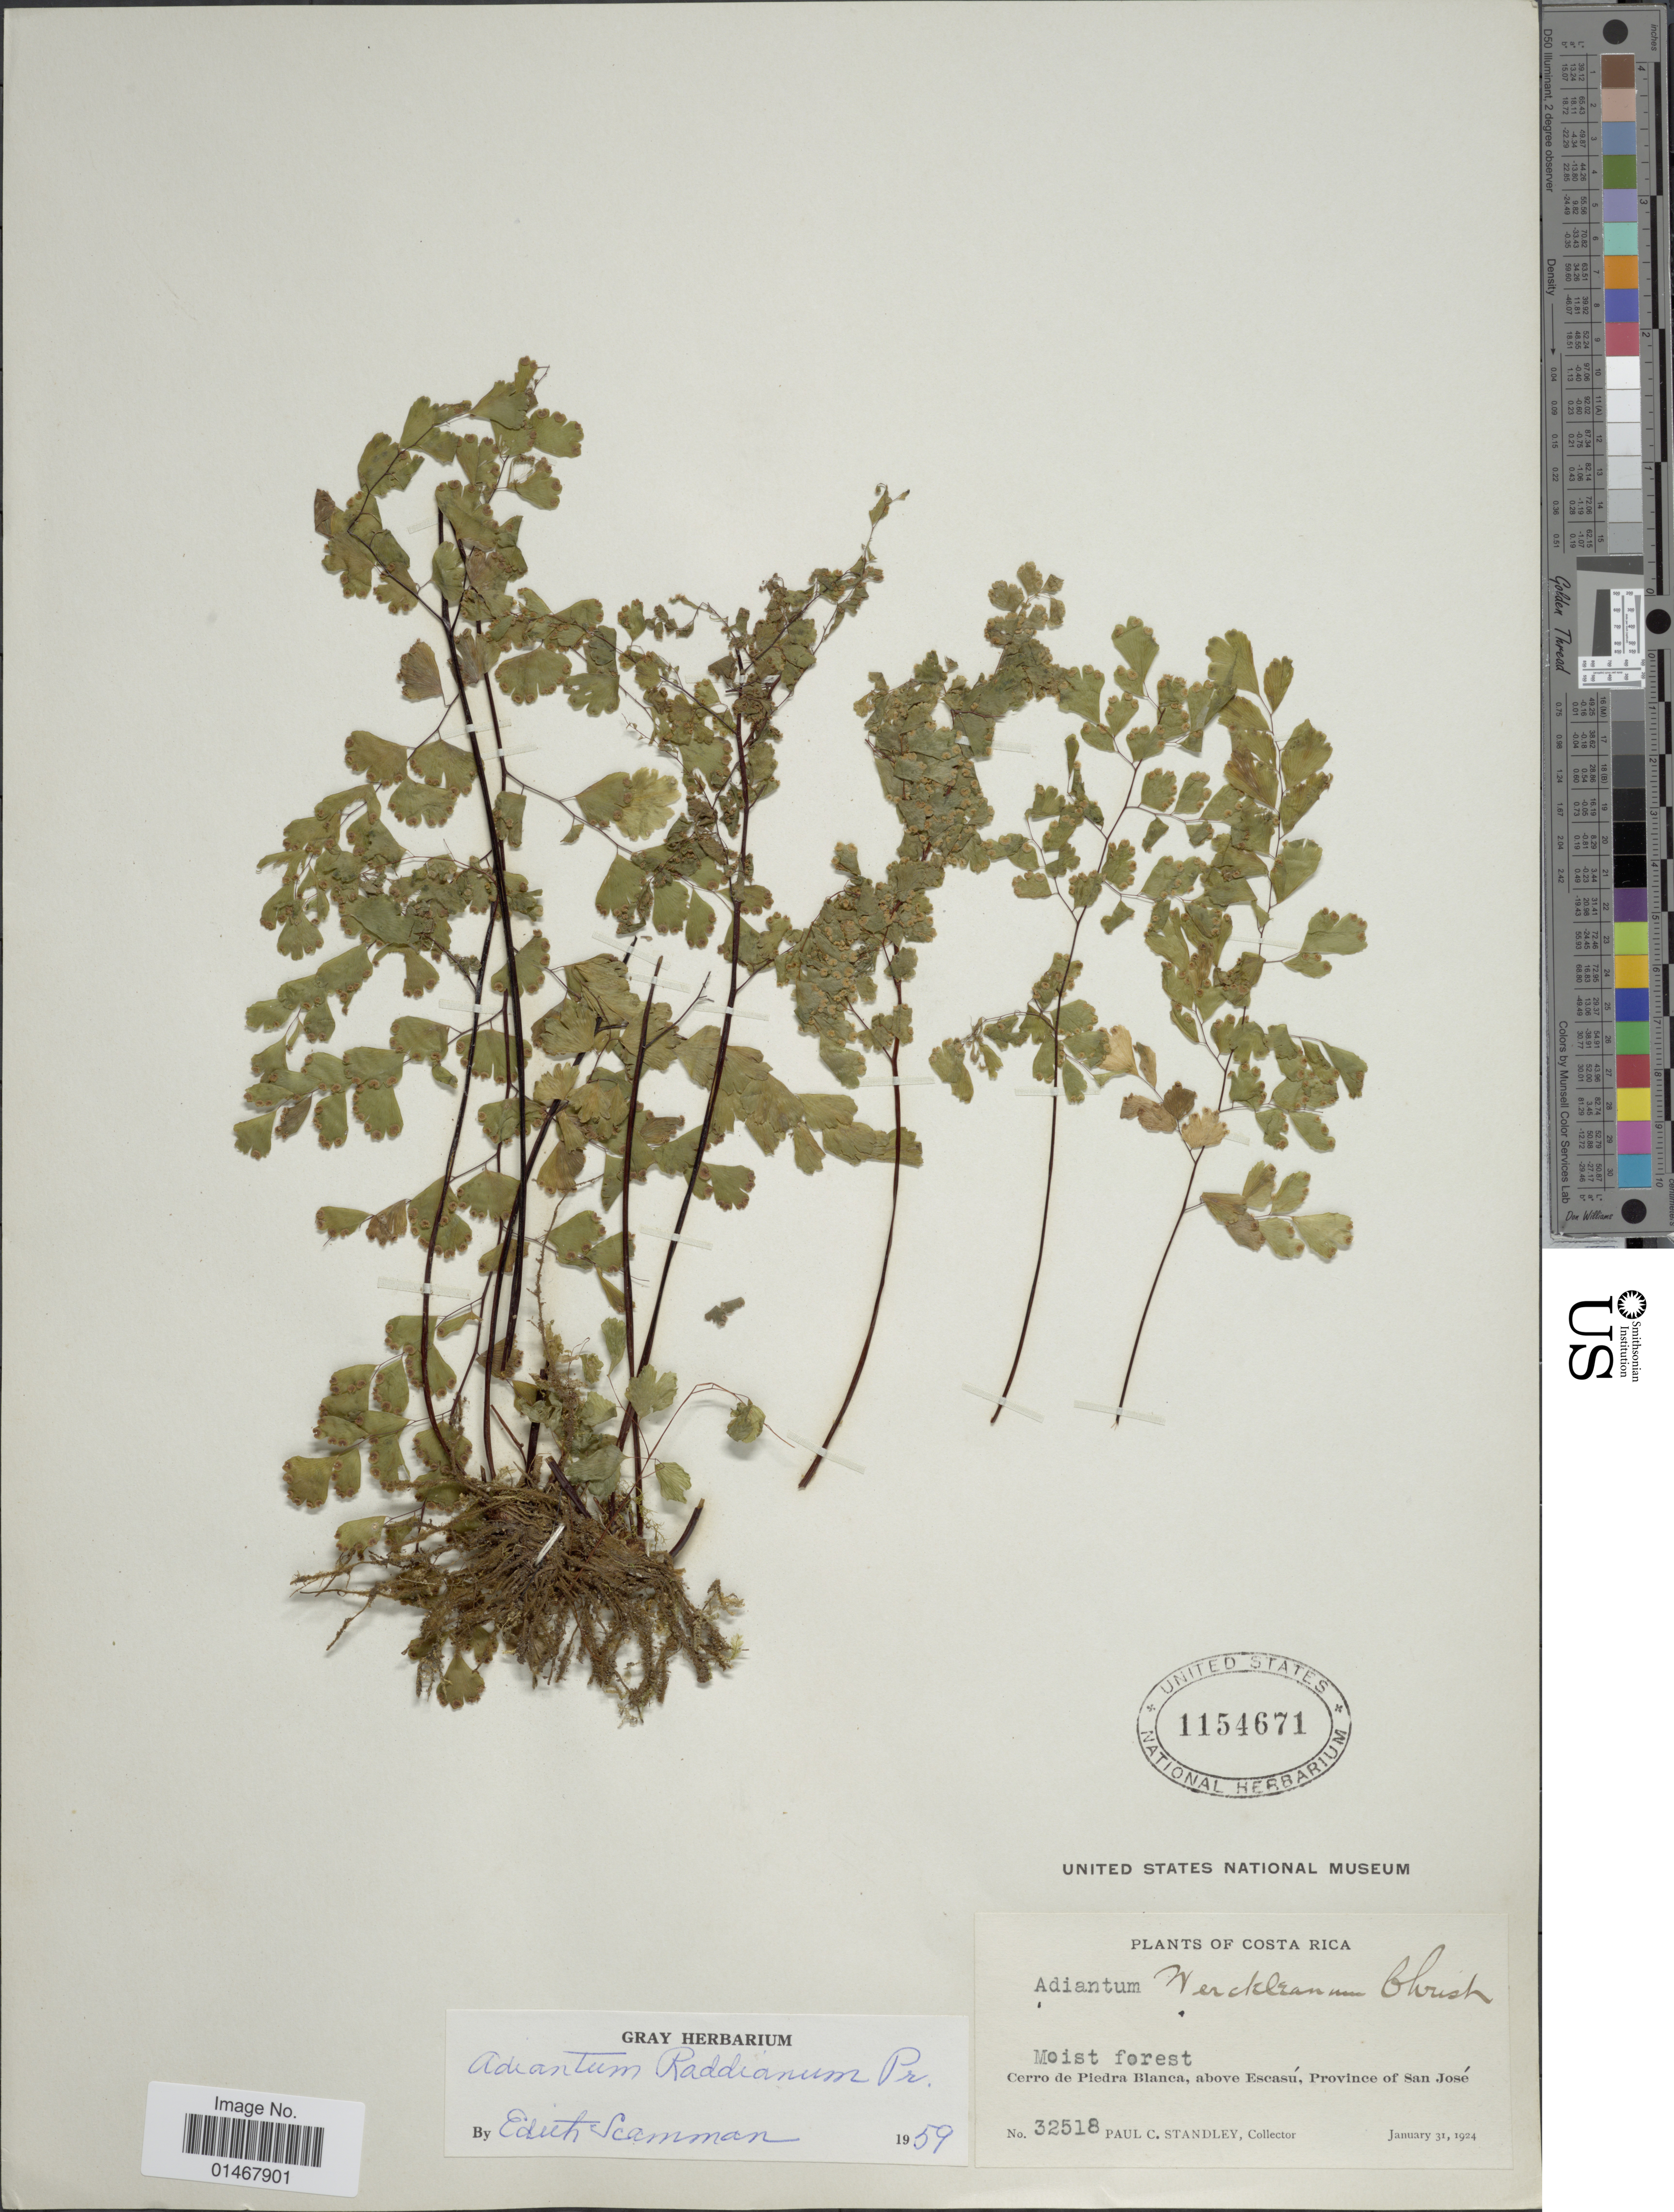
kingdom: Plantae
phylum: Tracheophyta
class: Polypodiopsida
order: Polypodiales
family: Pteridaceae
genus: Adiantum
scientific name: Adiantum raddianum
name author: C. Presl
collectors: P. C. Standley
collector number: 32518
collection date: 1924-01-31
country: Costa Rica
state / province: San José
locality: Cerro de Piedra Blanca, above Escasú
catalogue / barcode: US 1154671